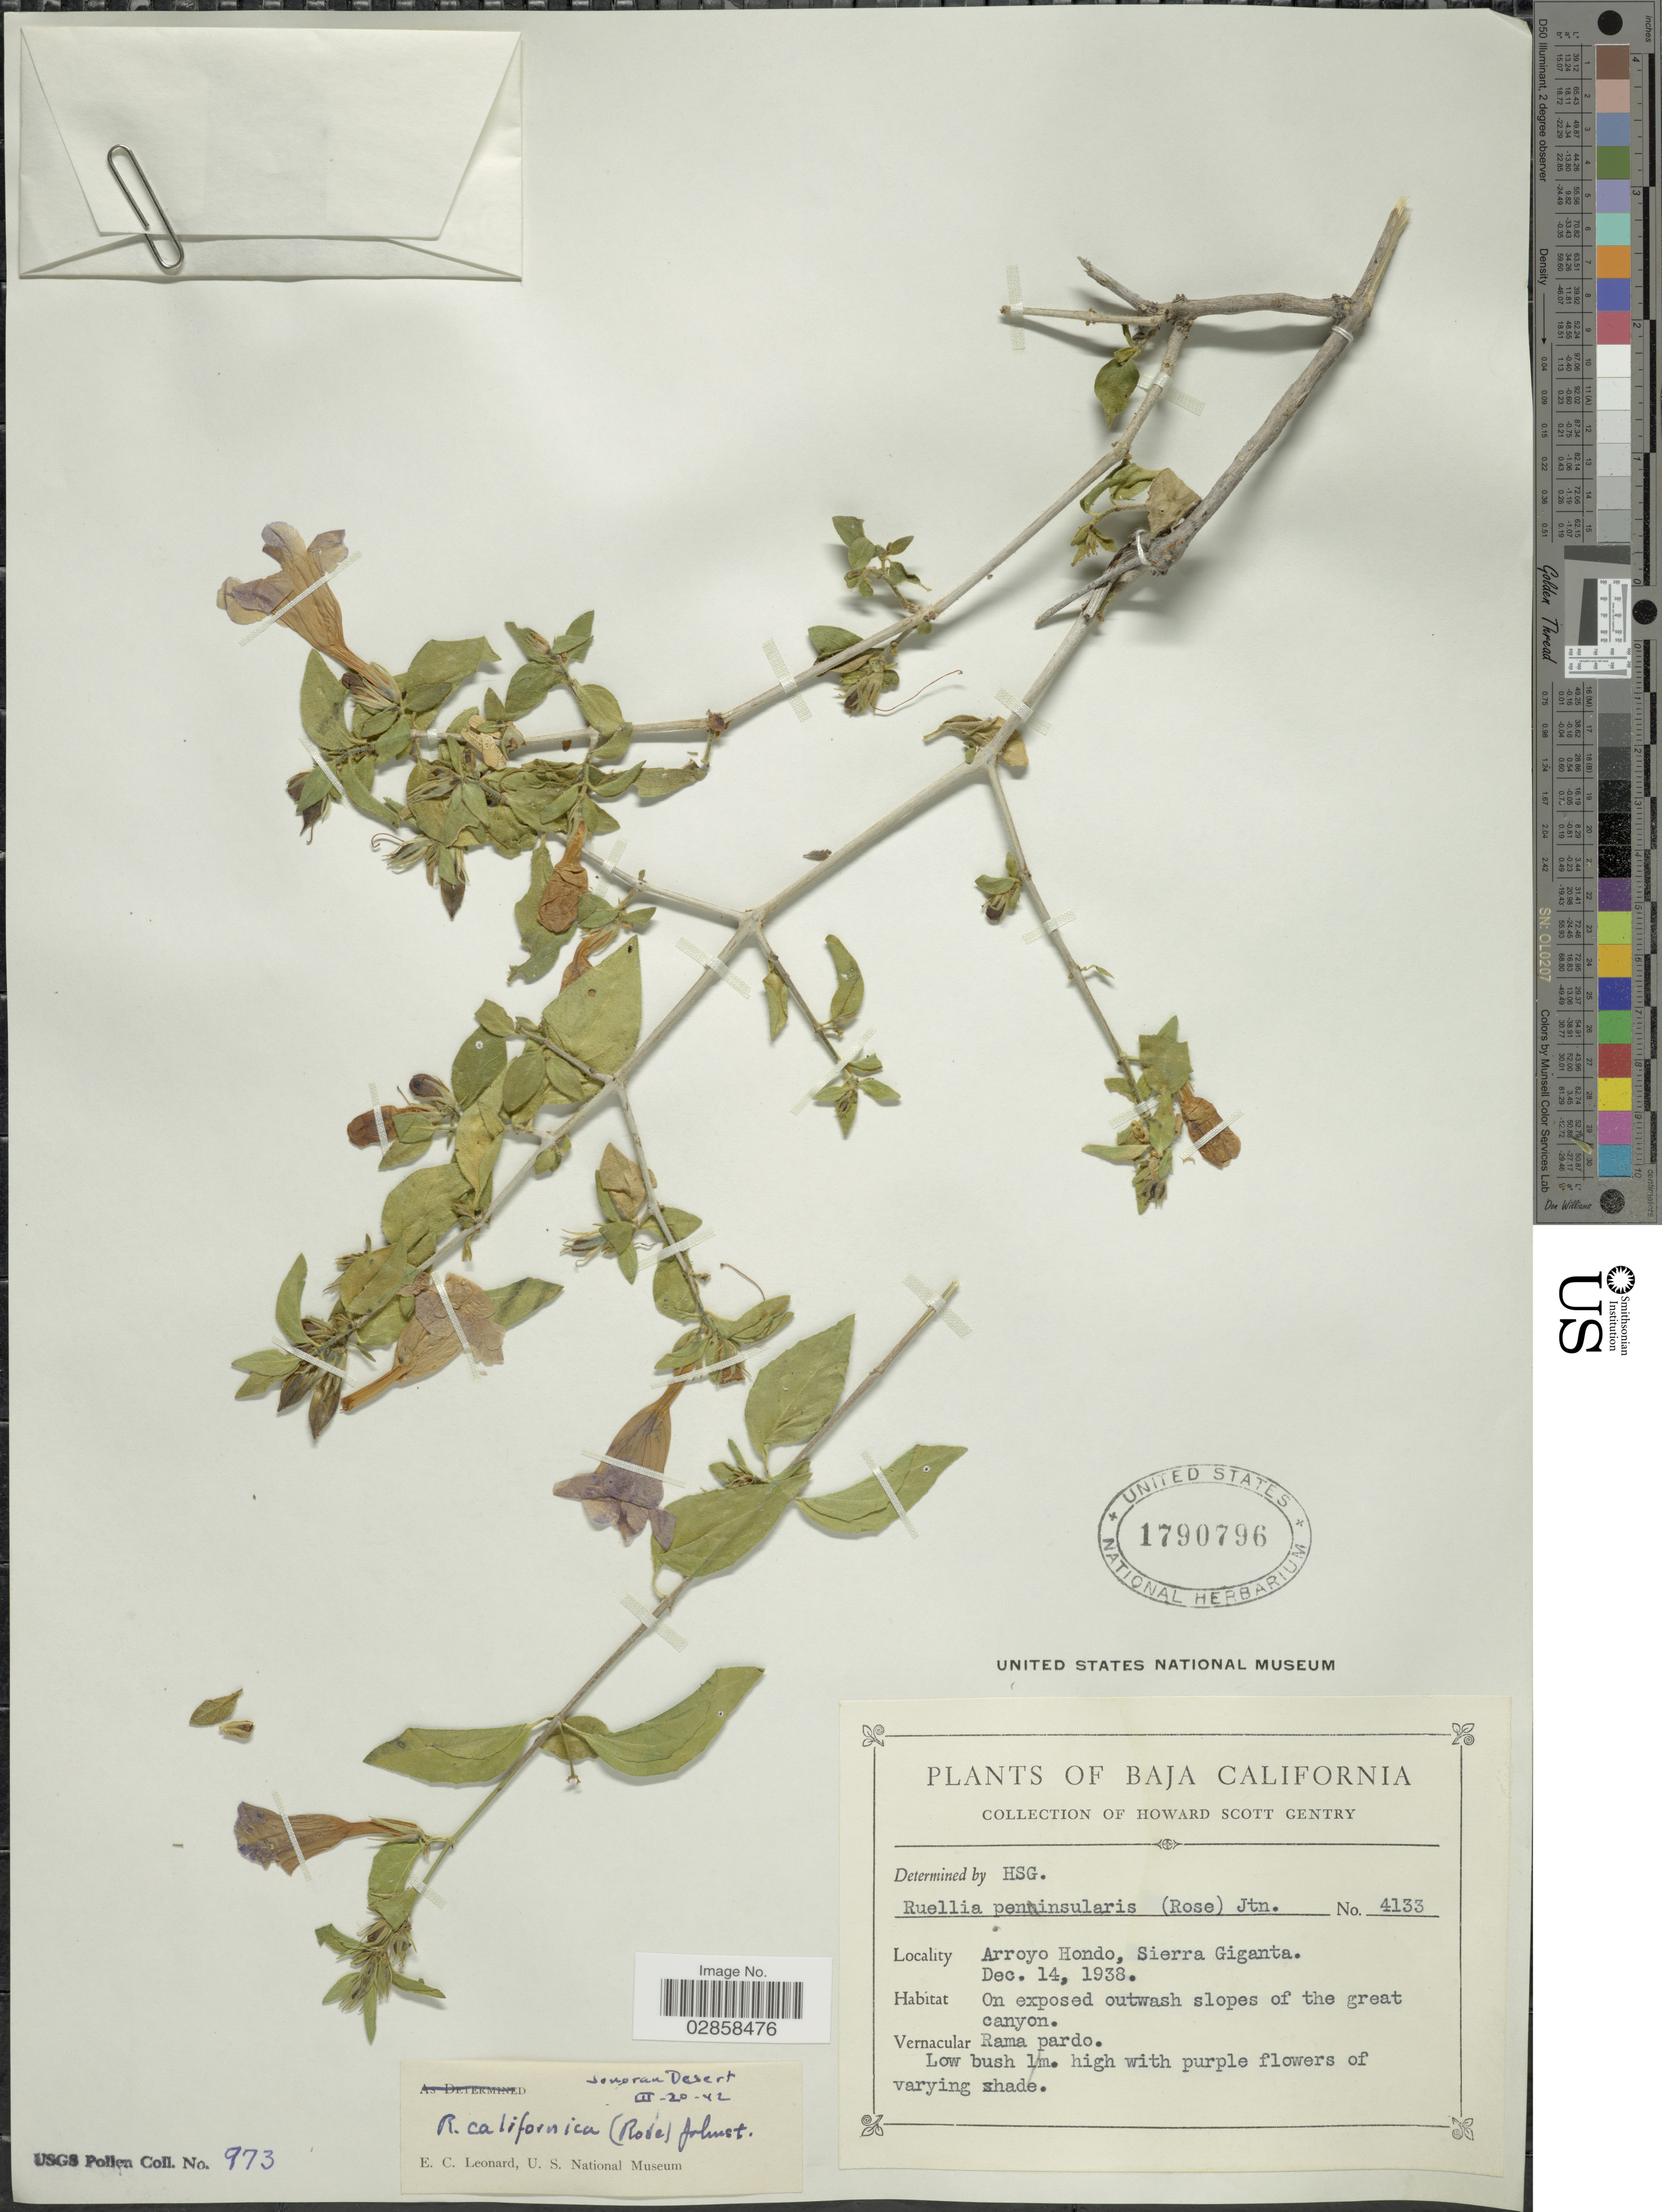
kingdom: Plantae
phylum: Tracheophyta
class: Magnoliopsida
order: Lamiales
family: Acanthaceae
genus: Ruellia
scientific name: Ruellia californica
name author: (Rose) I.M. Johnst.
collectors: H. S. Gentry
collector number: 4133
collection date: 1938-12-14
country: Mexico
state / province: Baja California Sur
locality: Arroyo Hondo, Sierra Giganta.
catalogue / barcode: US 1790796